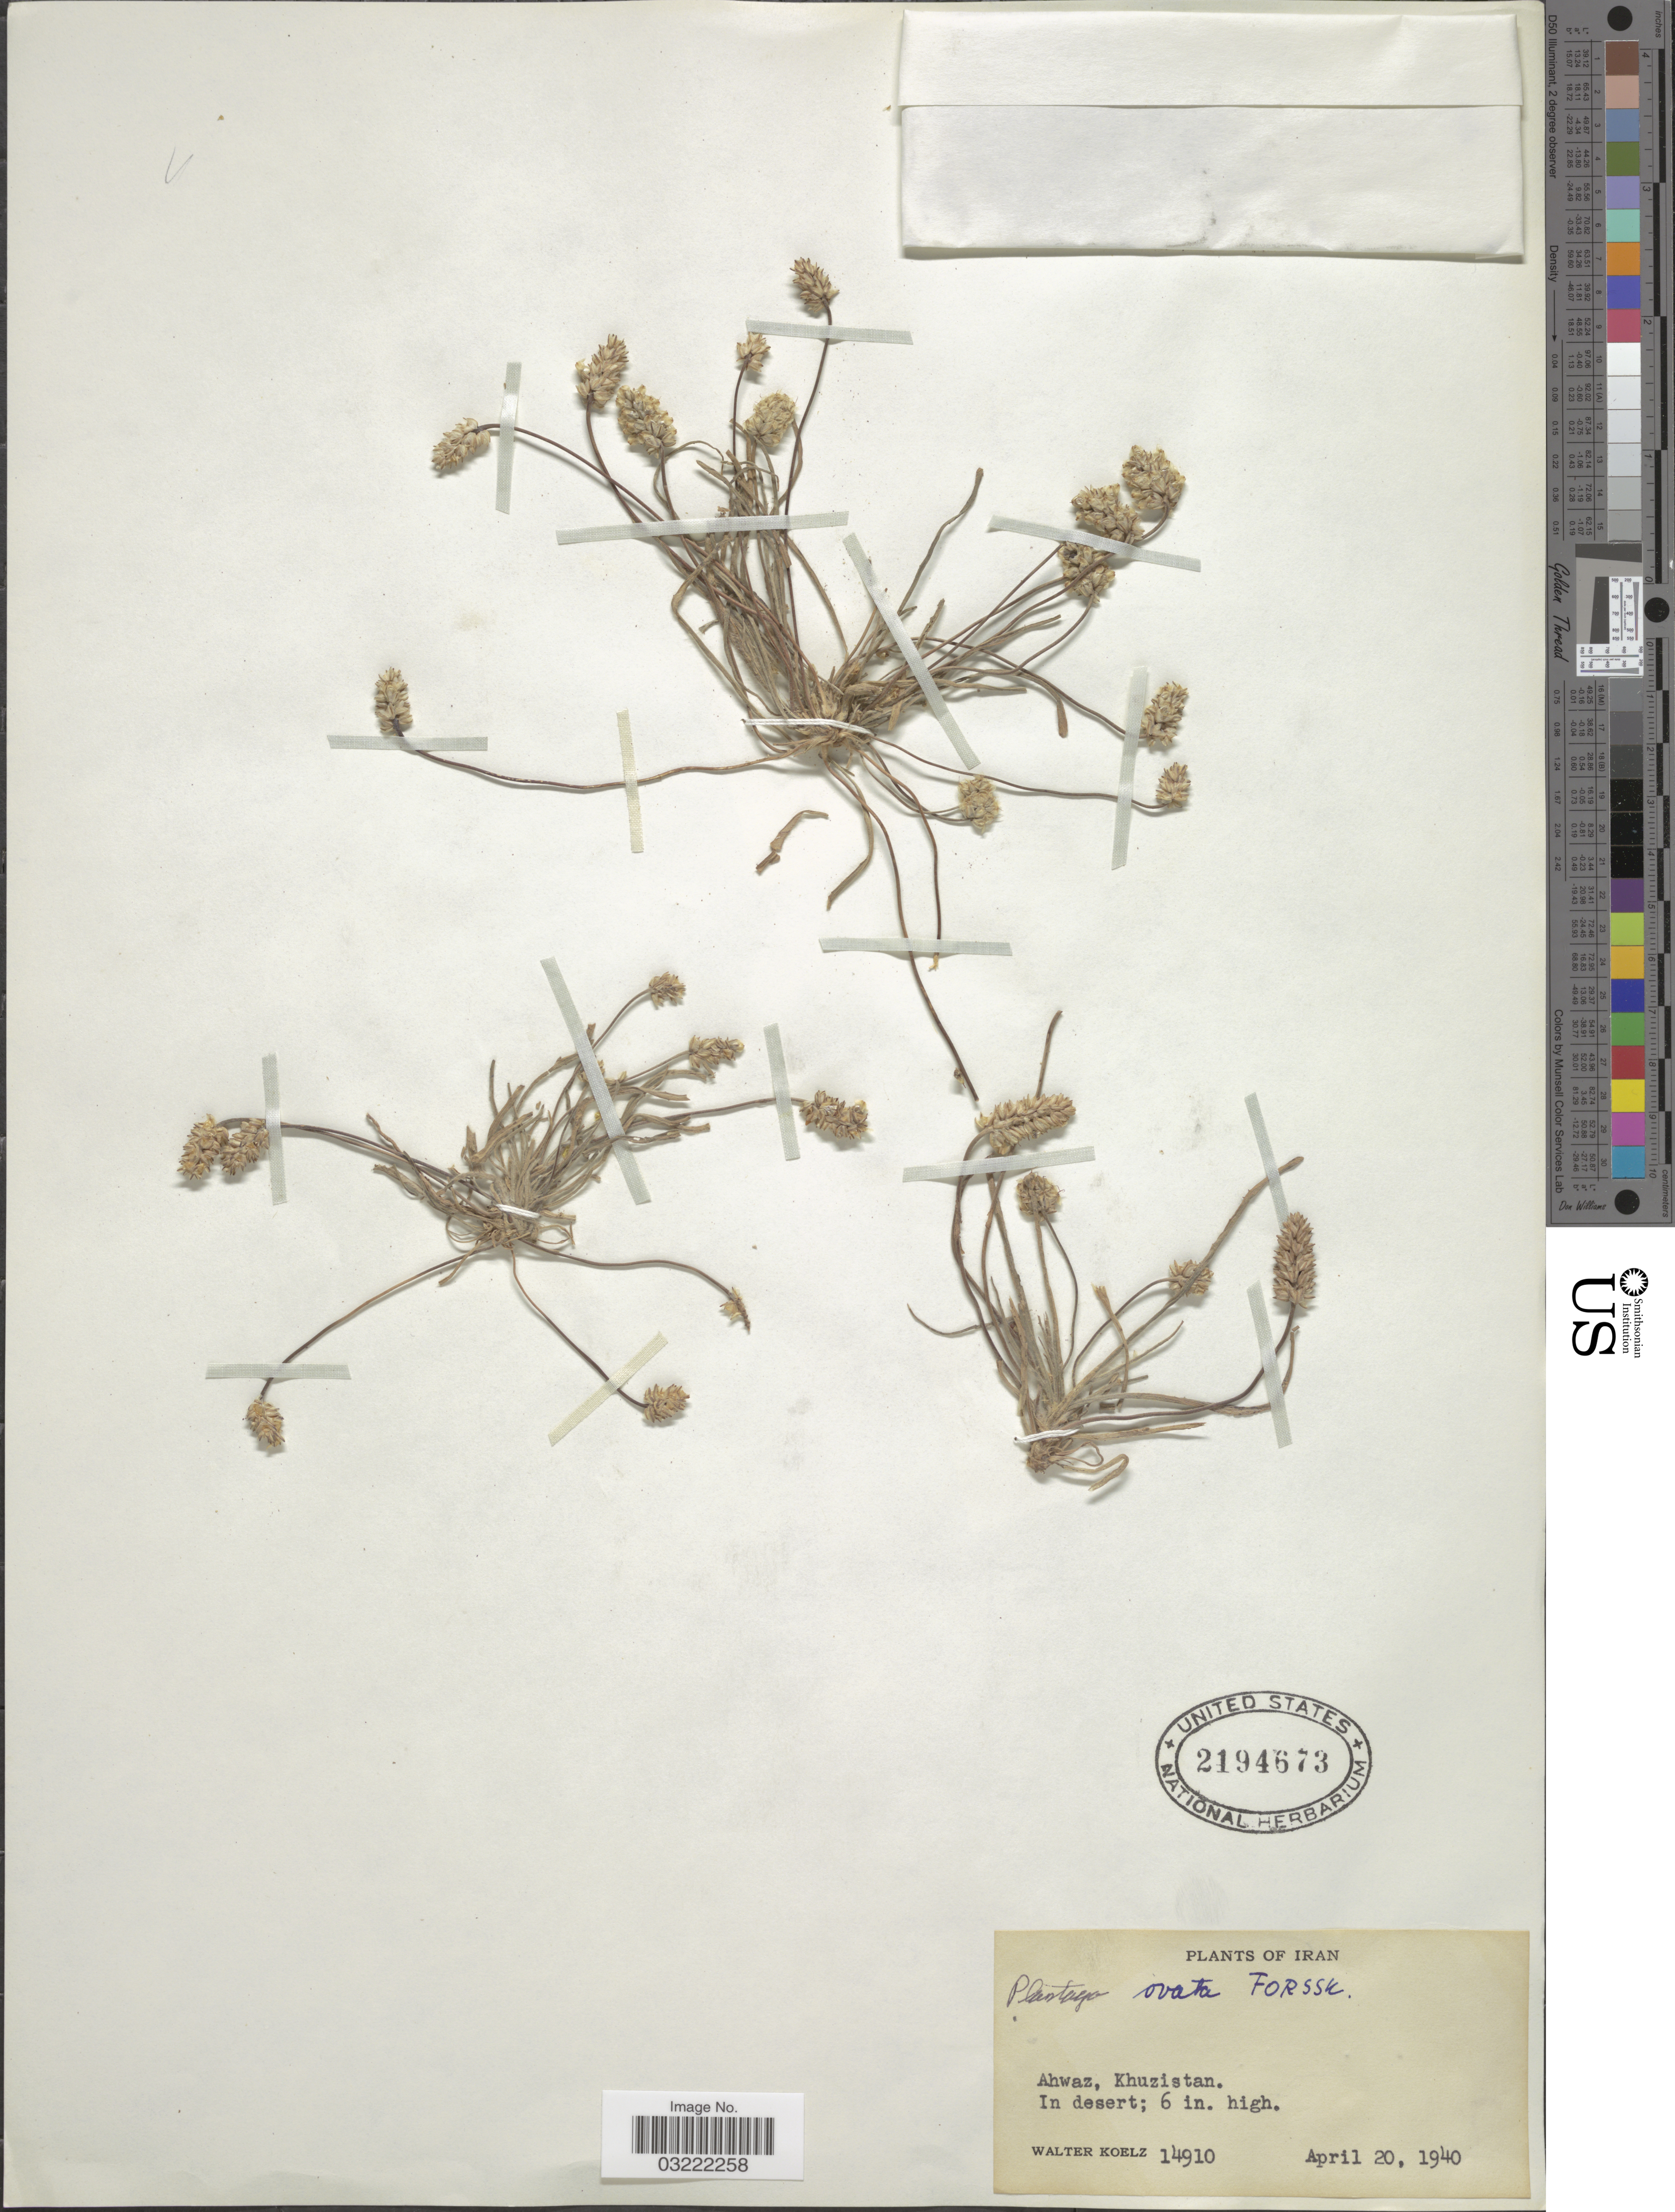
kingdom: Plantae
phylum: Tracheophyta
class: Magnoliopsida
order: Lamiales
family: Plantaginaceae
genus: Plantago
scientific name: Plantago ovata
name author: Forssk.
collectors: W. N. Koelz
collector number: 14910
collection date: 1940-04-20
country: Iran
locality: Ahwaz, Khuzistan.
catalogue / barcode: US 2194673